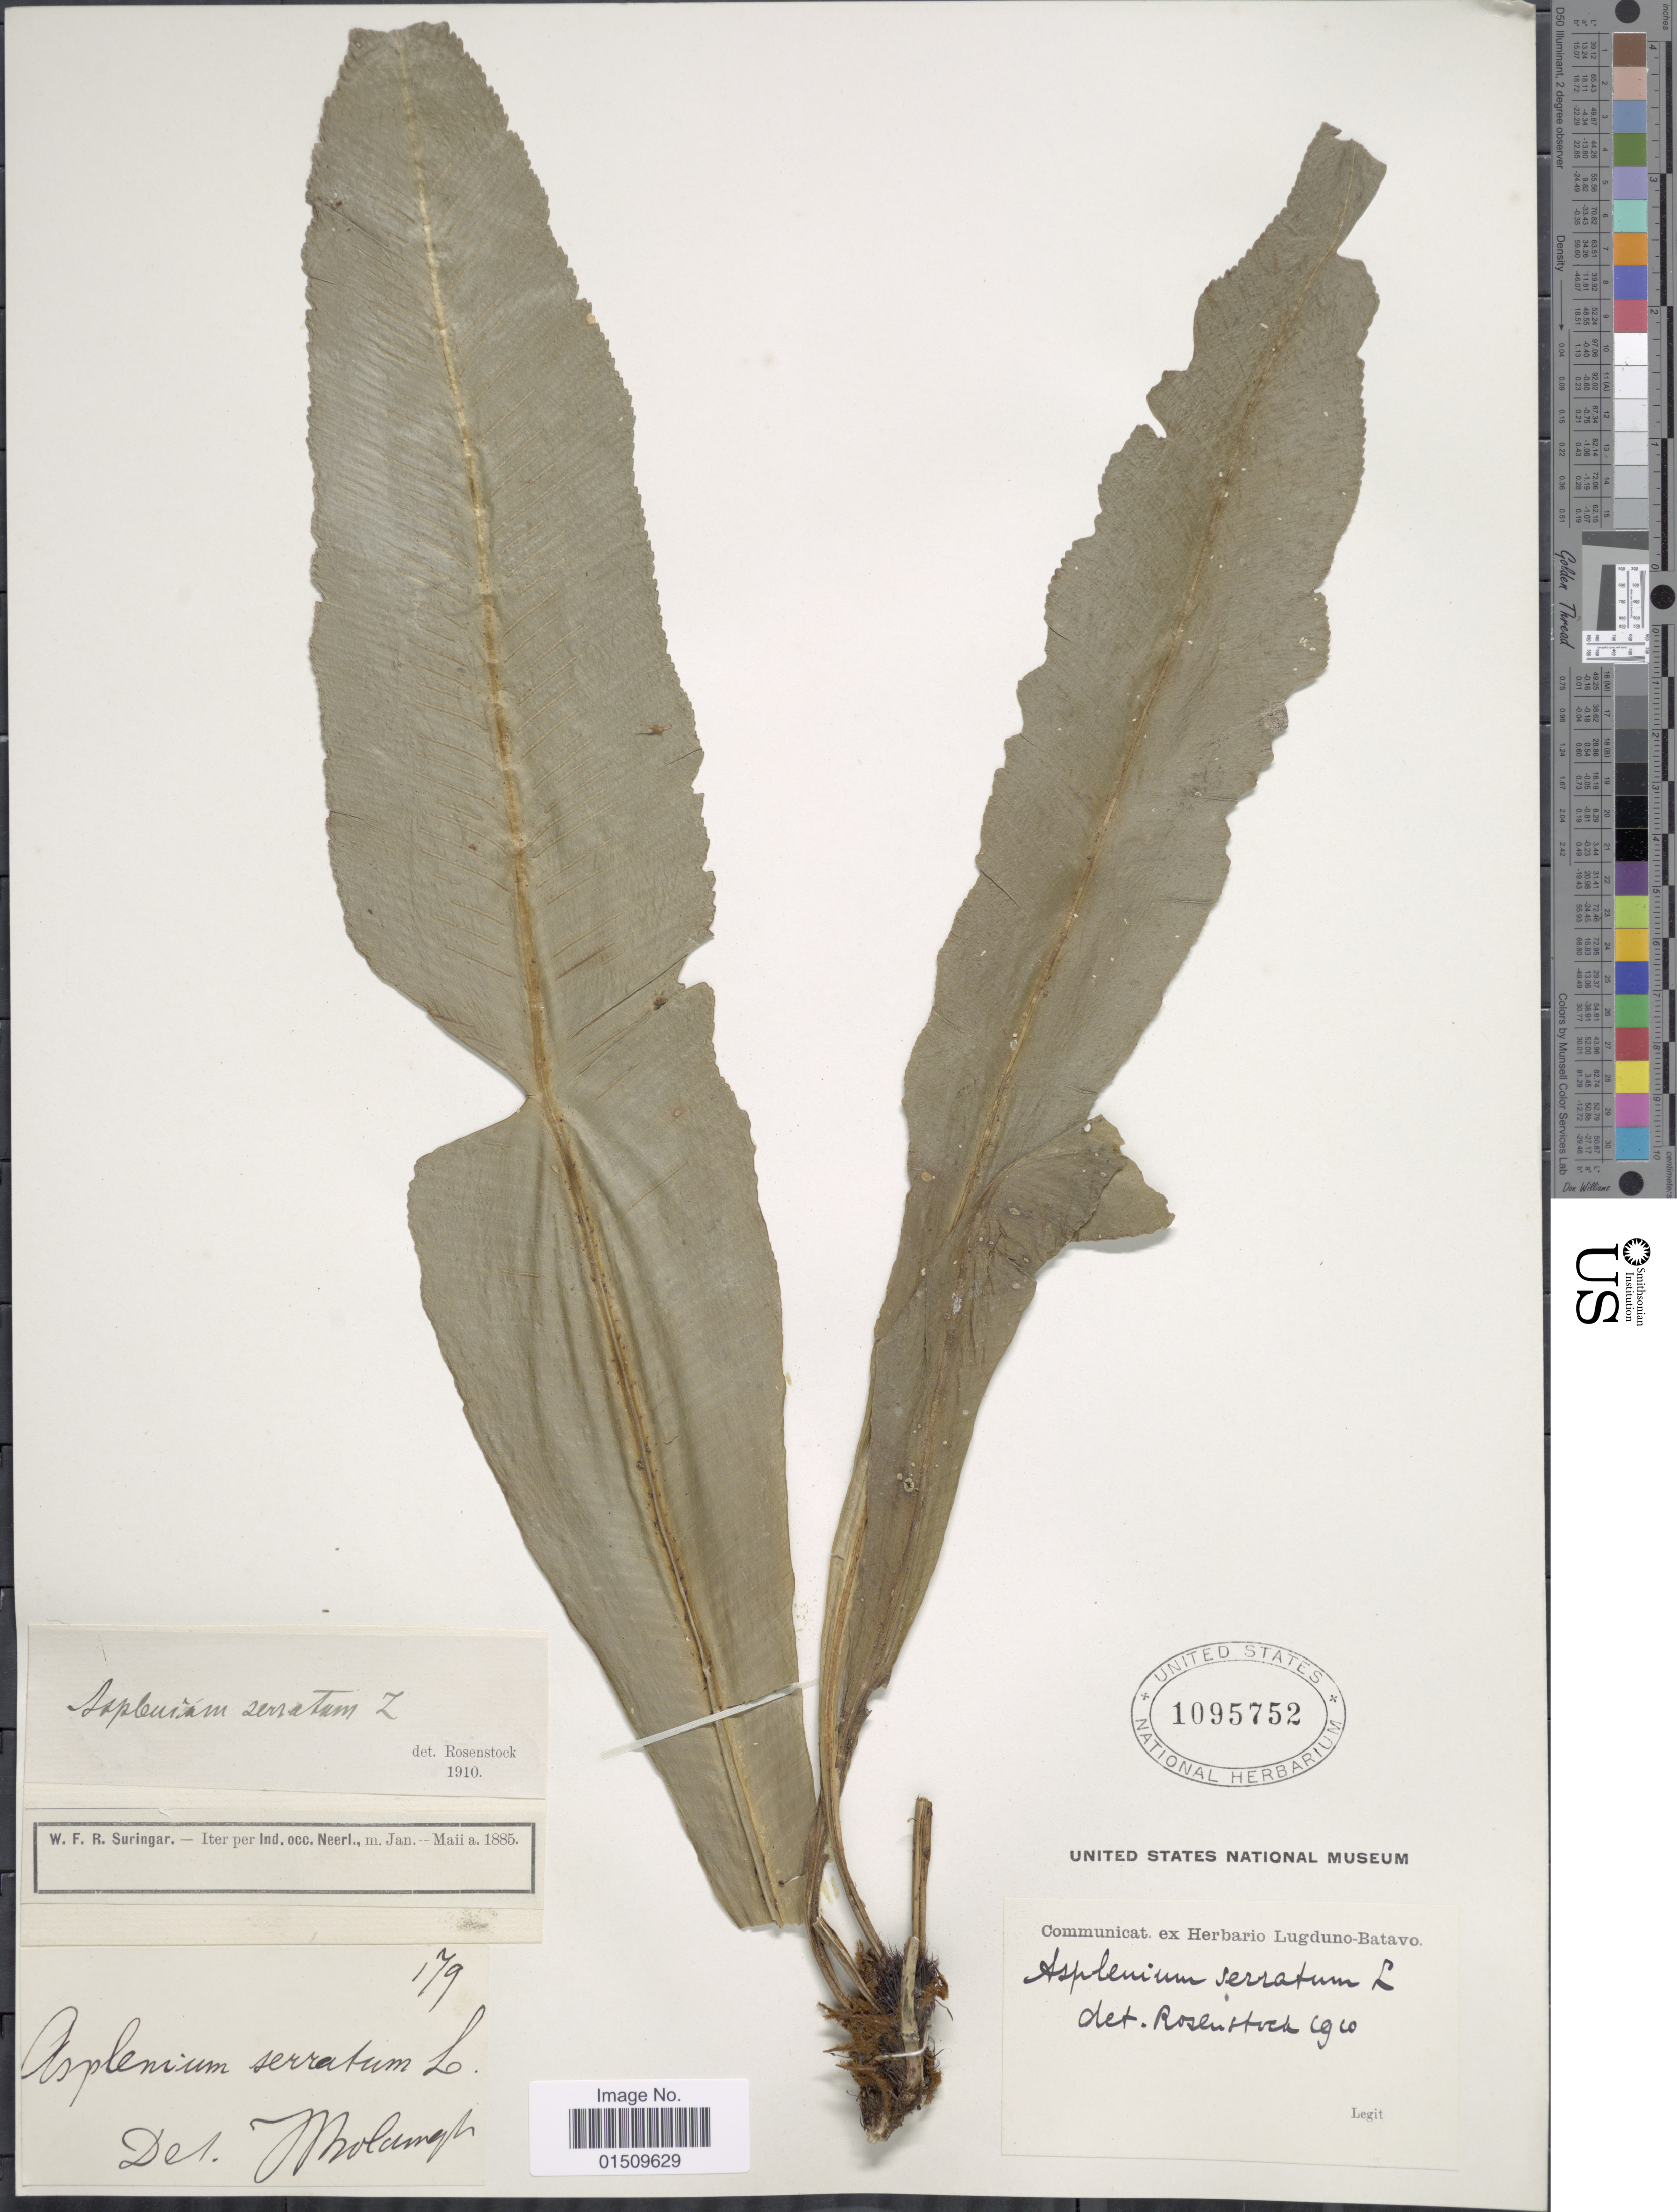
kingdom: Plantae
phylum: Tracheophyta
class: Polypodiopsida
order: Polypodiales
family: Aspleniaceae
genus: Asplenium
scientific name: Asplenium serratum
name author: L.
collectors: W. F. Suringar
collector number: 179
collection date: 1885-01/1885-05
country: Netherlands Antilles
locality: Iter per ind. occ. Neerl.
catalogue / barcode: US 1095752